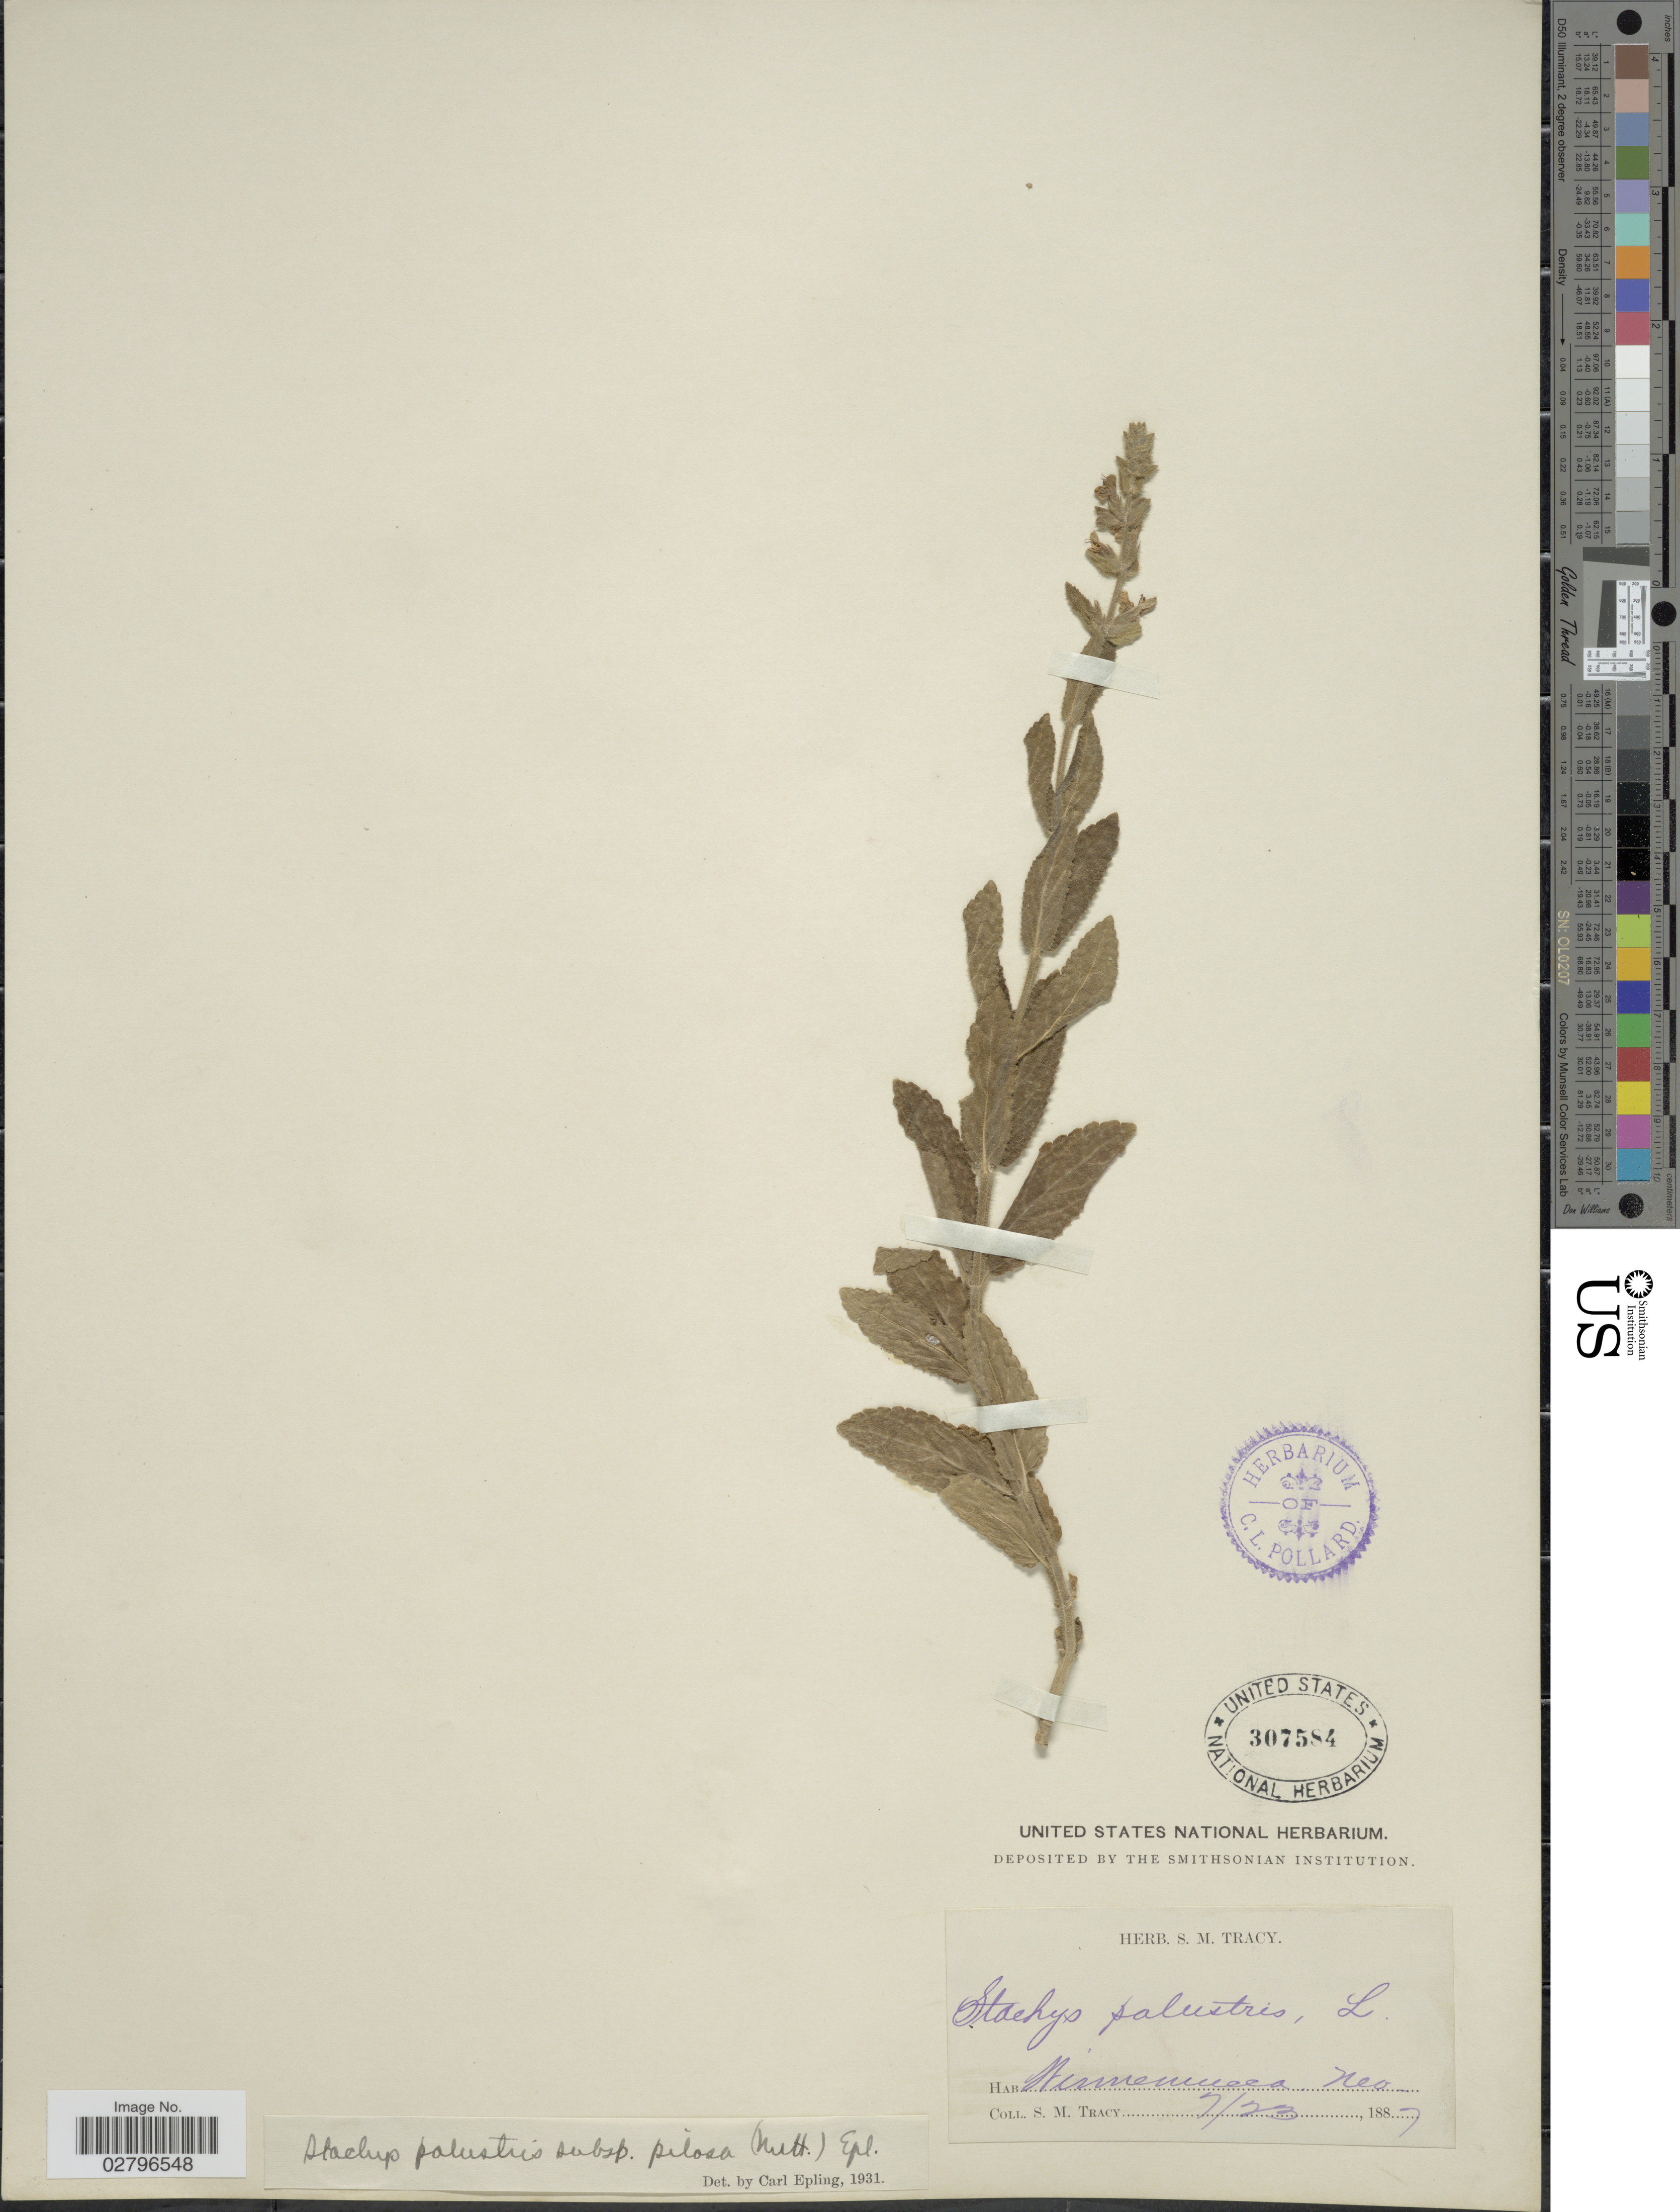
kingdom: Plantae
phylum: Tracheophyta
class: Magnoliopsida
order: Lamiales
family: Lamiaceae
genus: Stachys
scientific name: Stachys pilosa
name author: Nutt.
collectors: S. M. Tracy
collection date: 1887-07-23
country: United States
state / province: Nevada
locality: Winnemucca.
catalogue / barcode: US 307584